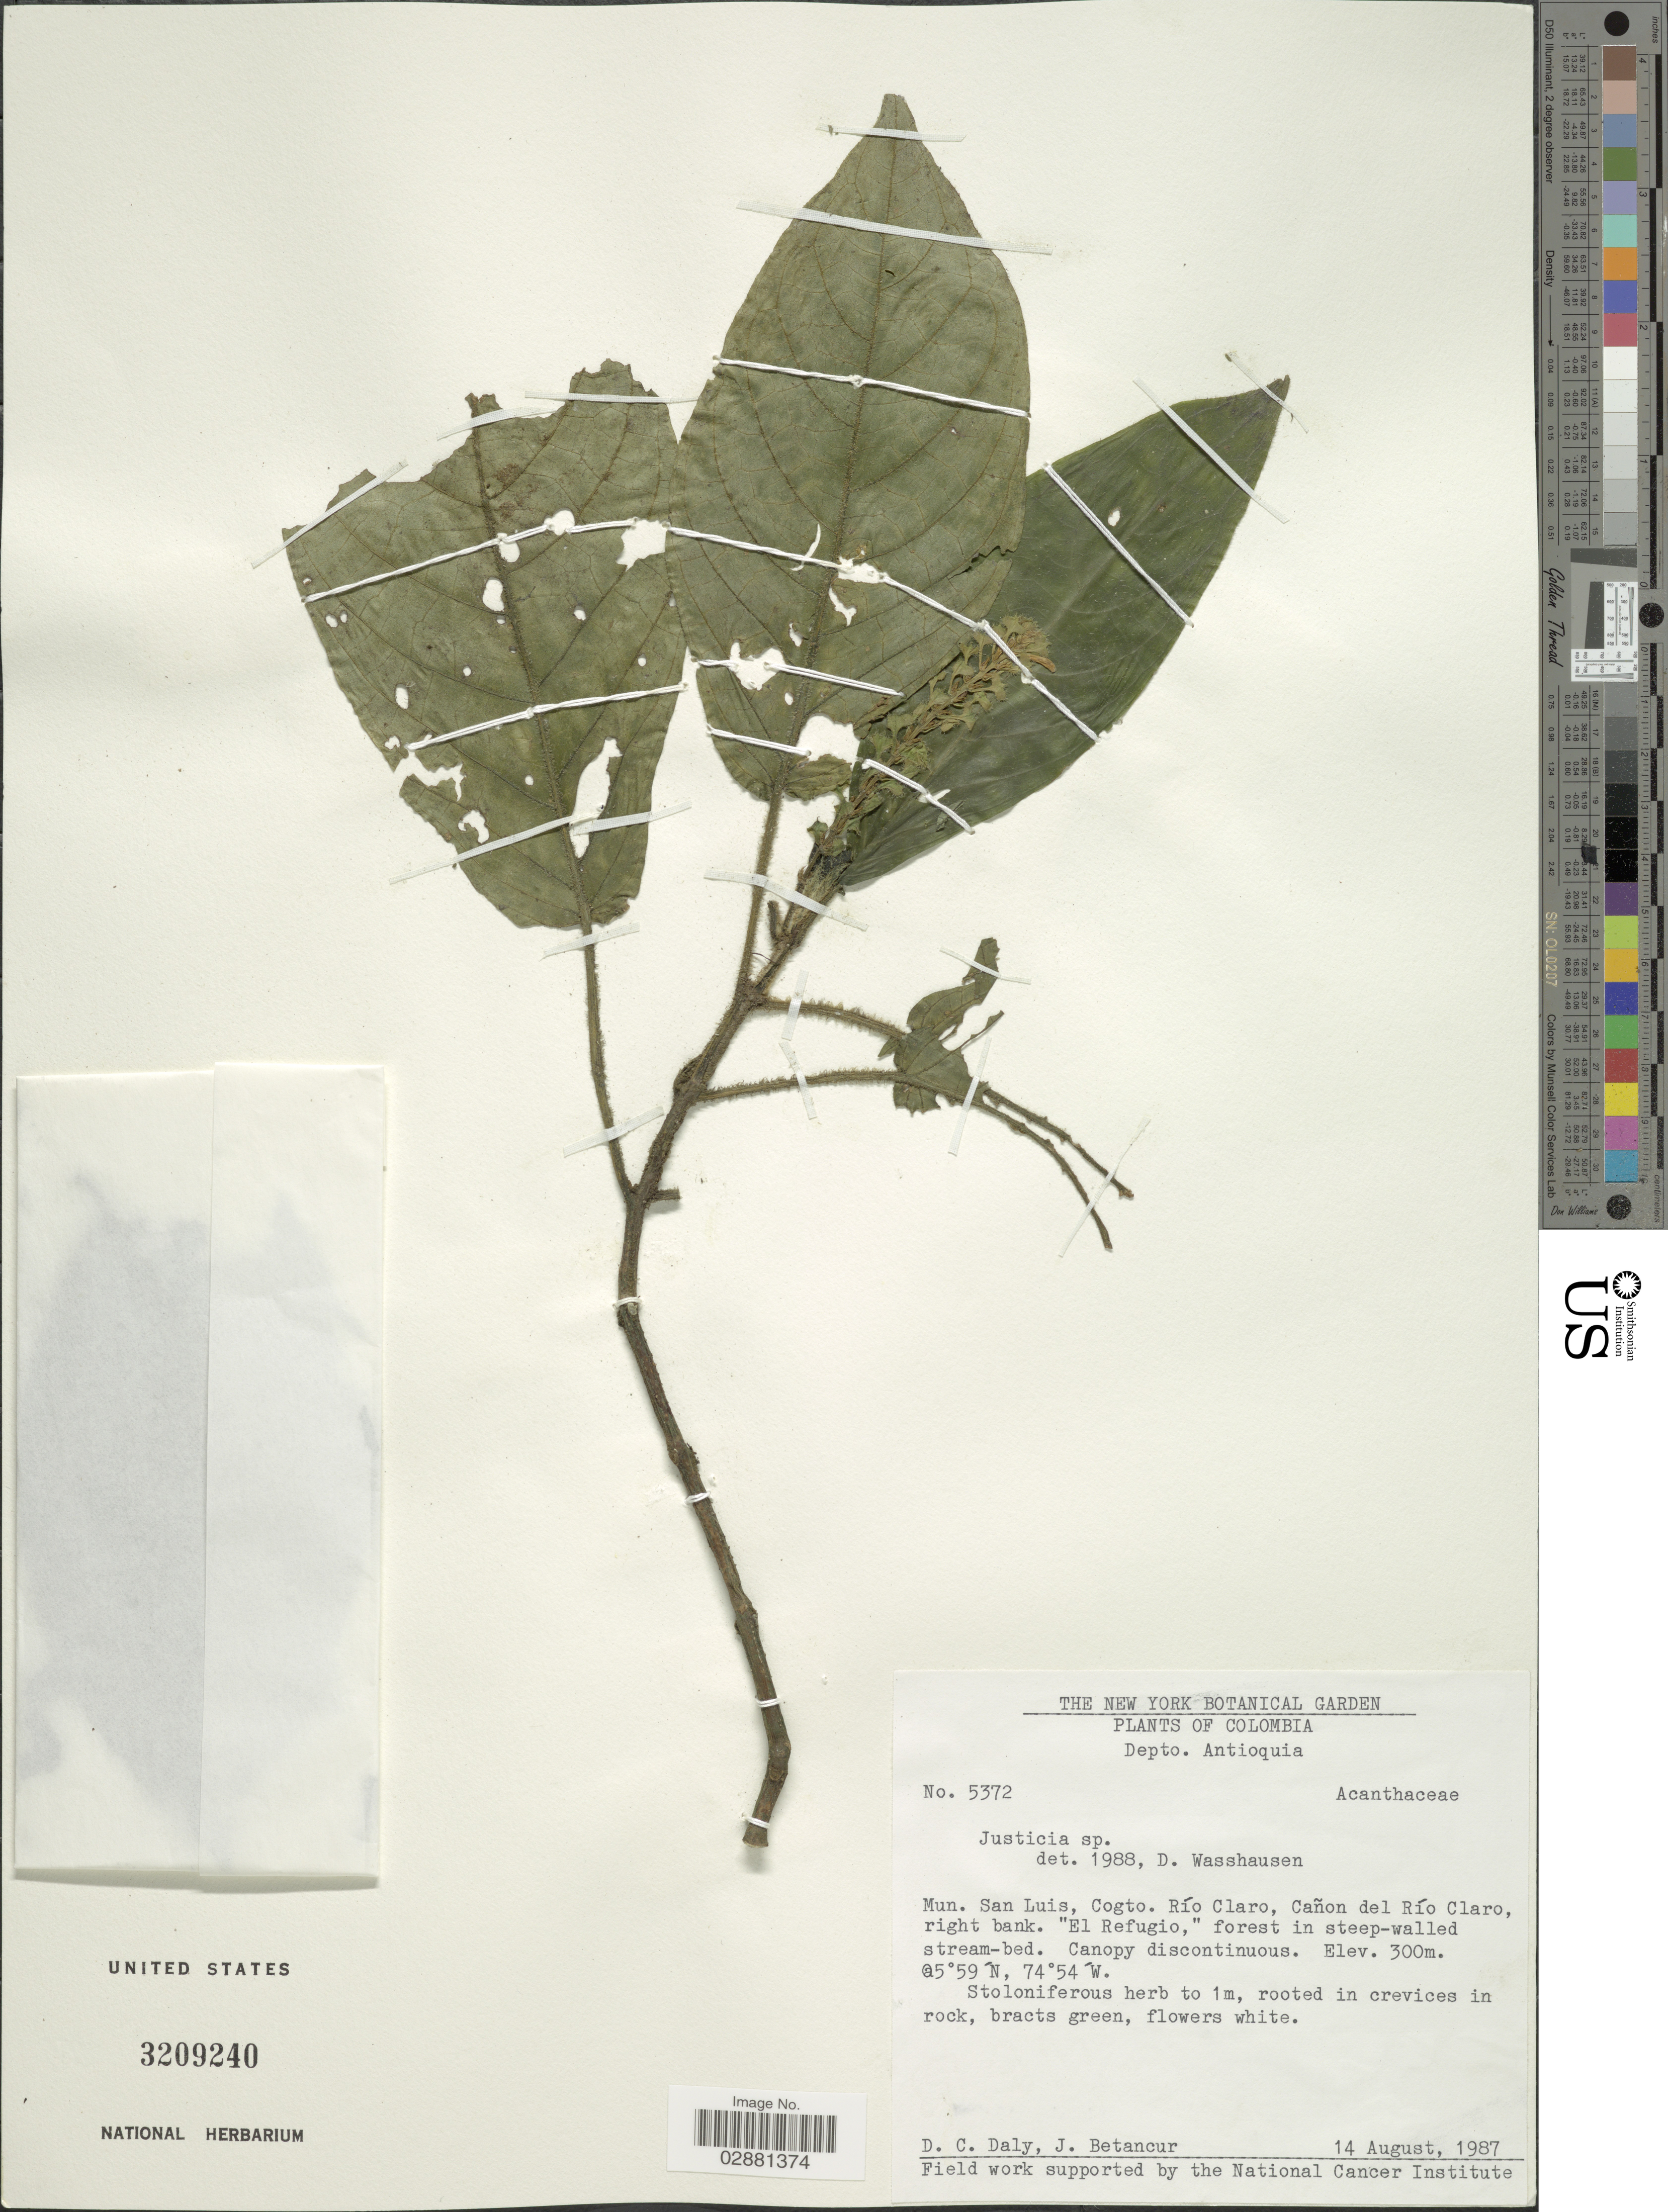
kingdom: Plantae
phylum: Tracheophyta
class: Magnoliopsida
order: Lamiales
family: Acanthaceae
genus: Justicia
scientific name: Justicia sp.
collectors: D. C. Daly & J. Betancur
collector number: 5372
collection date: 1987-08-14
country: Colombia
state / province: Antioquia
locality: Depto. Antioquia, Mun. San Luis, Cogto. Río Claro, Cañon del Río Claro, right bank, "El Refugio".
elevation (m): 300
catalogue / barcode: US 3209240